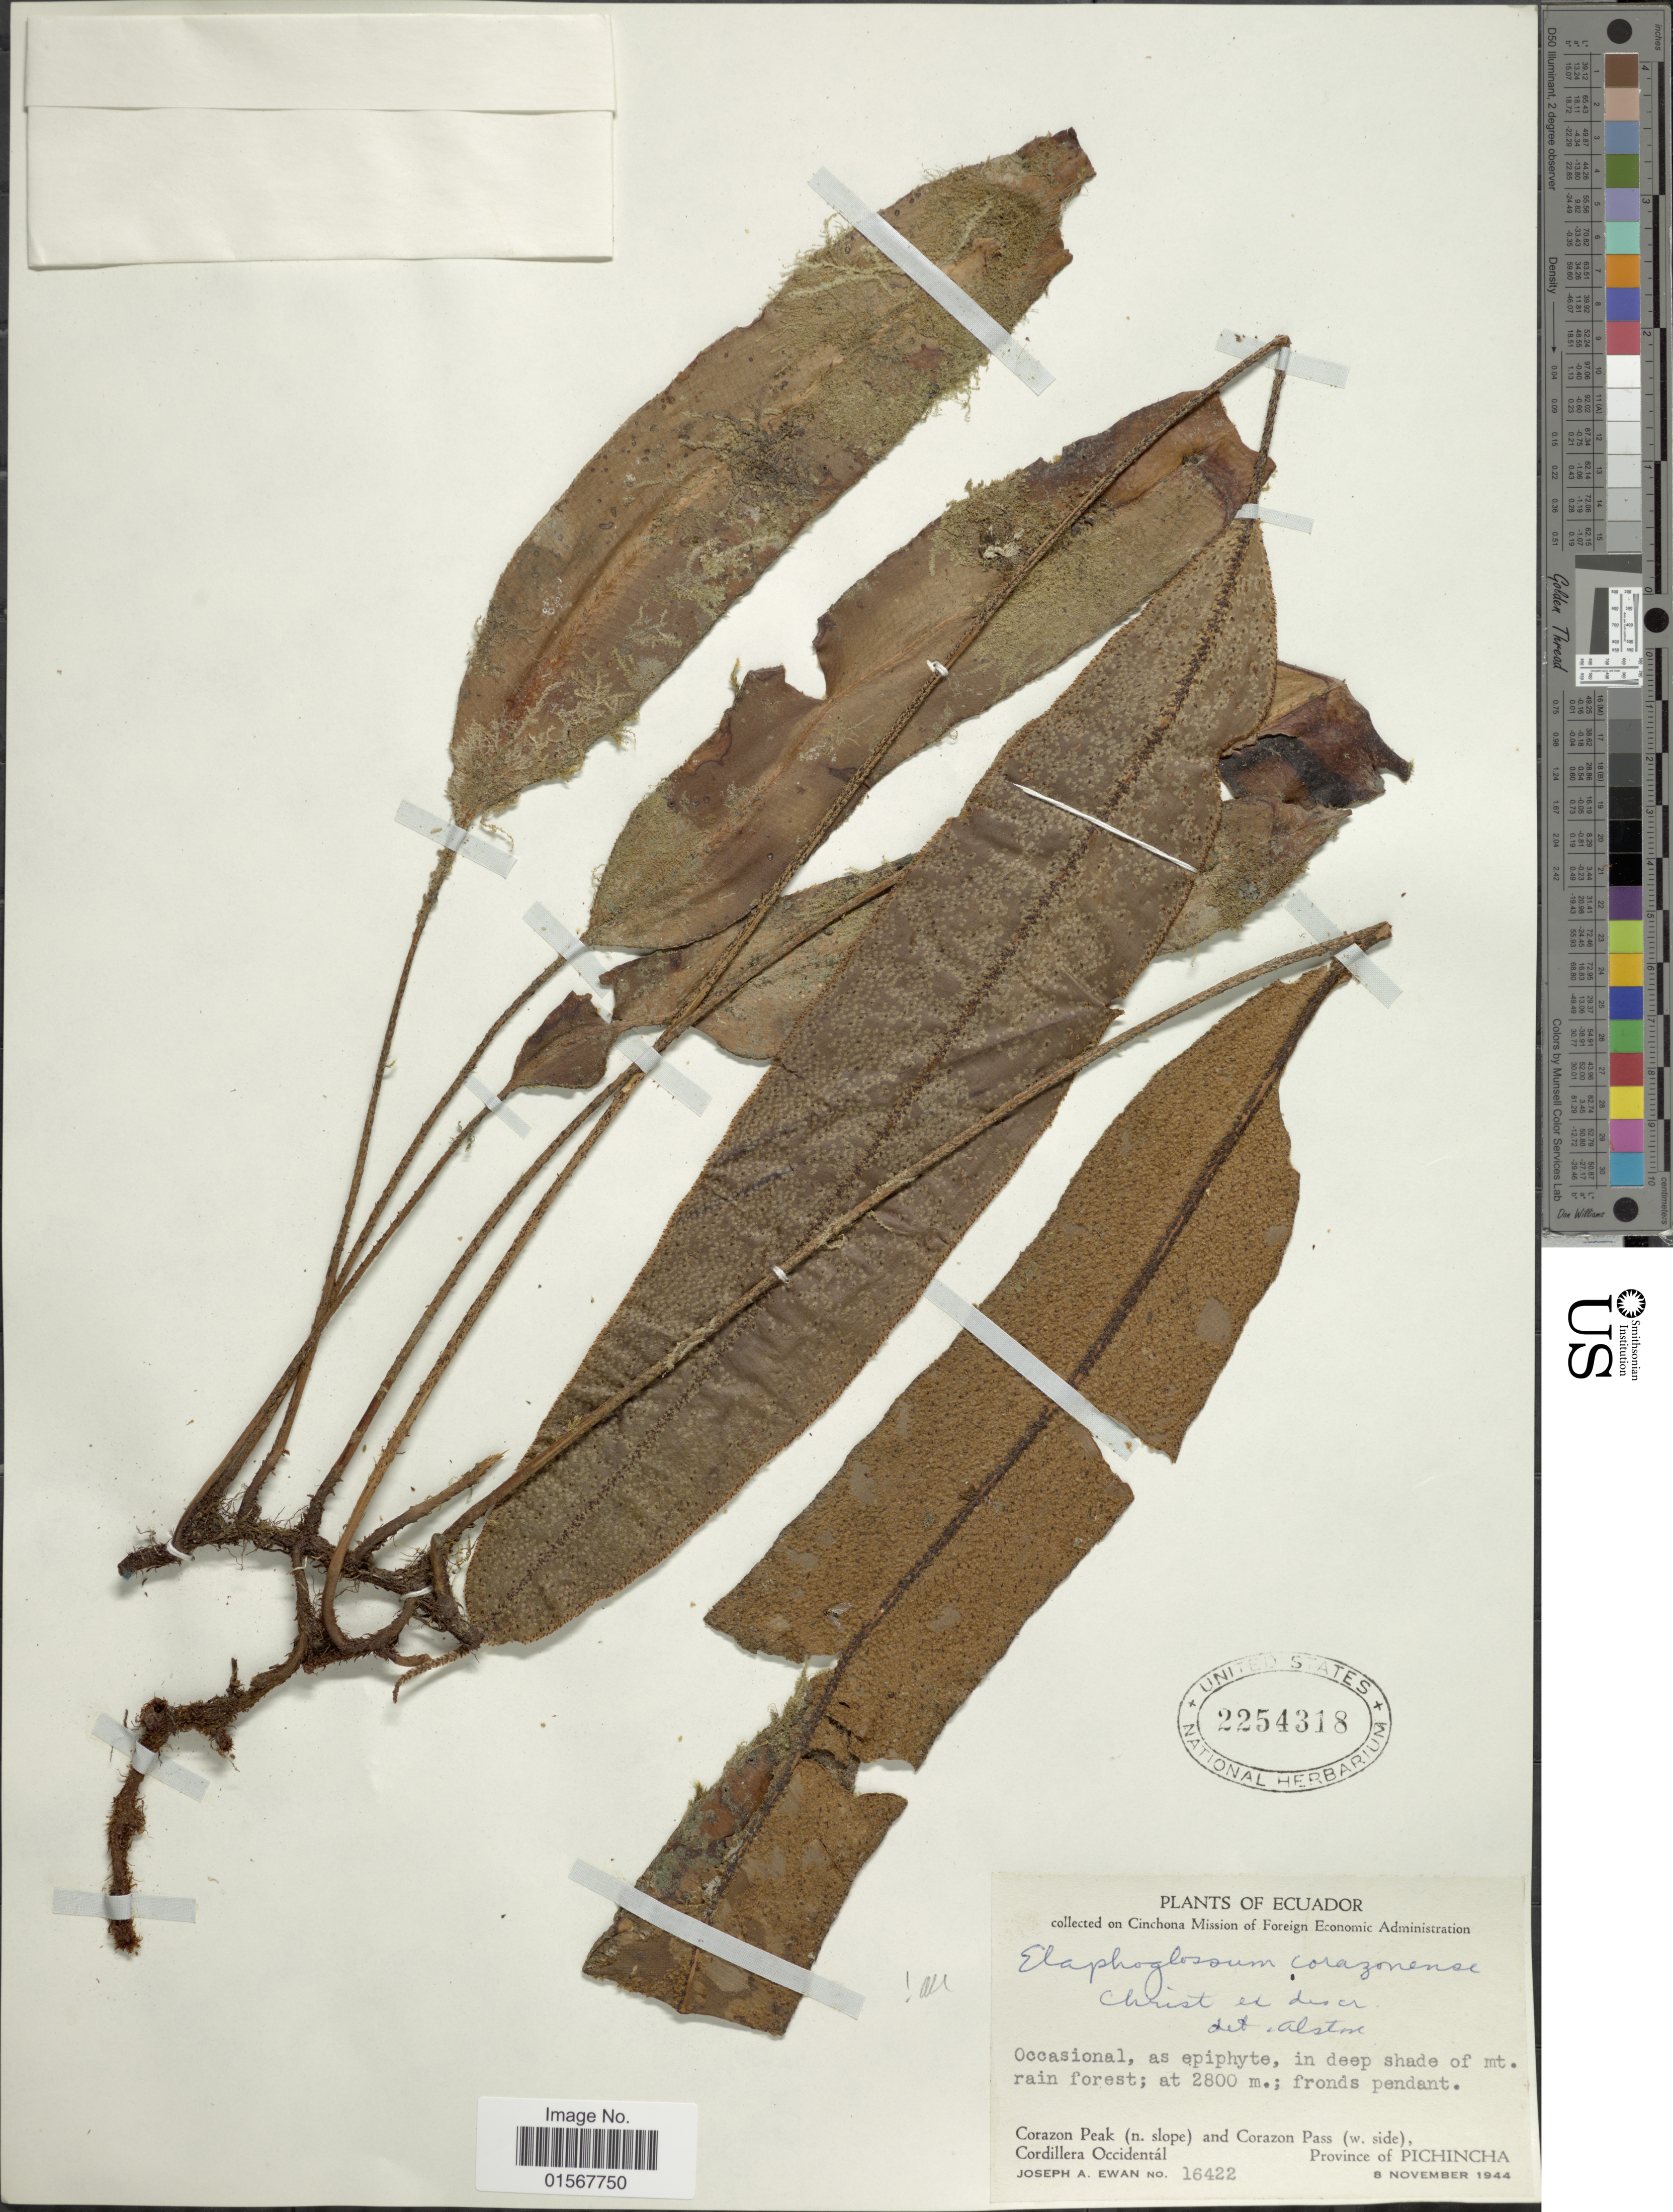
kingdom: Plantae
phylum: Tracheophyta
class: Polypodiopsida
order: Polypodiales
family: Dryopteridaceae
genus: Elaphoglossum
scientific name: Elaphoglossum trivittatum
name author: (Sodiro) Christ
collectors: J. A. Ewan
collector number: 16422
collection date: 1944-11-08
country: Ecuador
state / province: Pichincha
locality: Corazon Peak (n. slope) and Corazon Pass (W.side), Cordillera Occidental, Province of Pichincha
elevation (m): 2800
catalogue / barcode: US 2254318